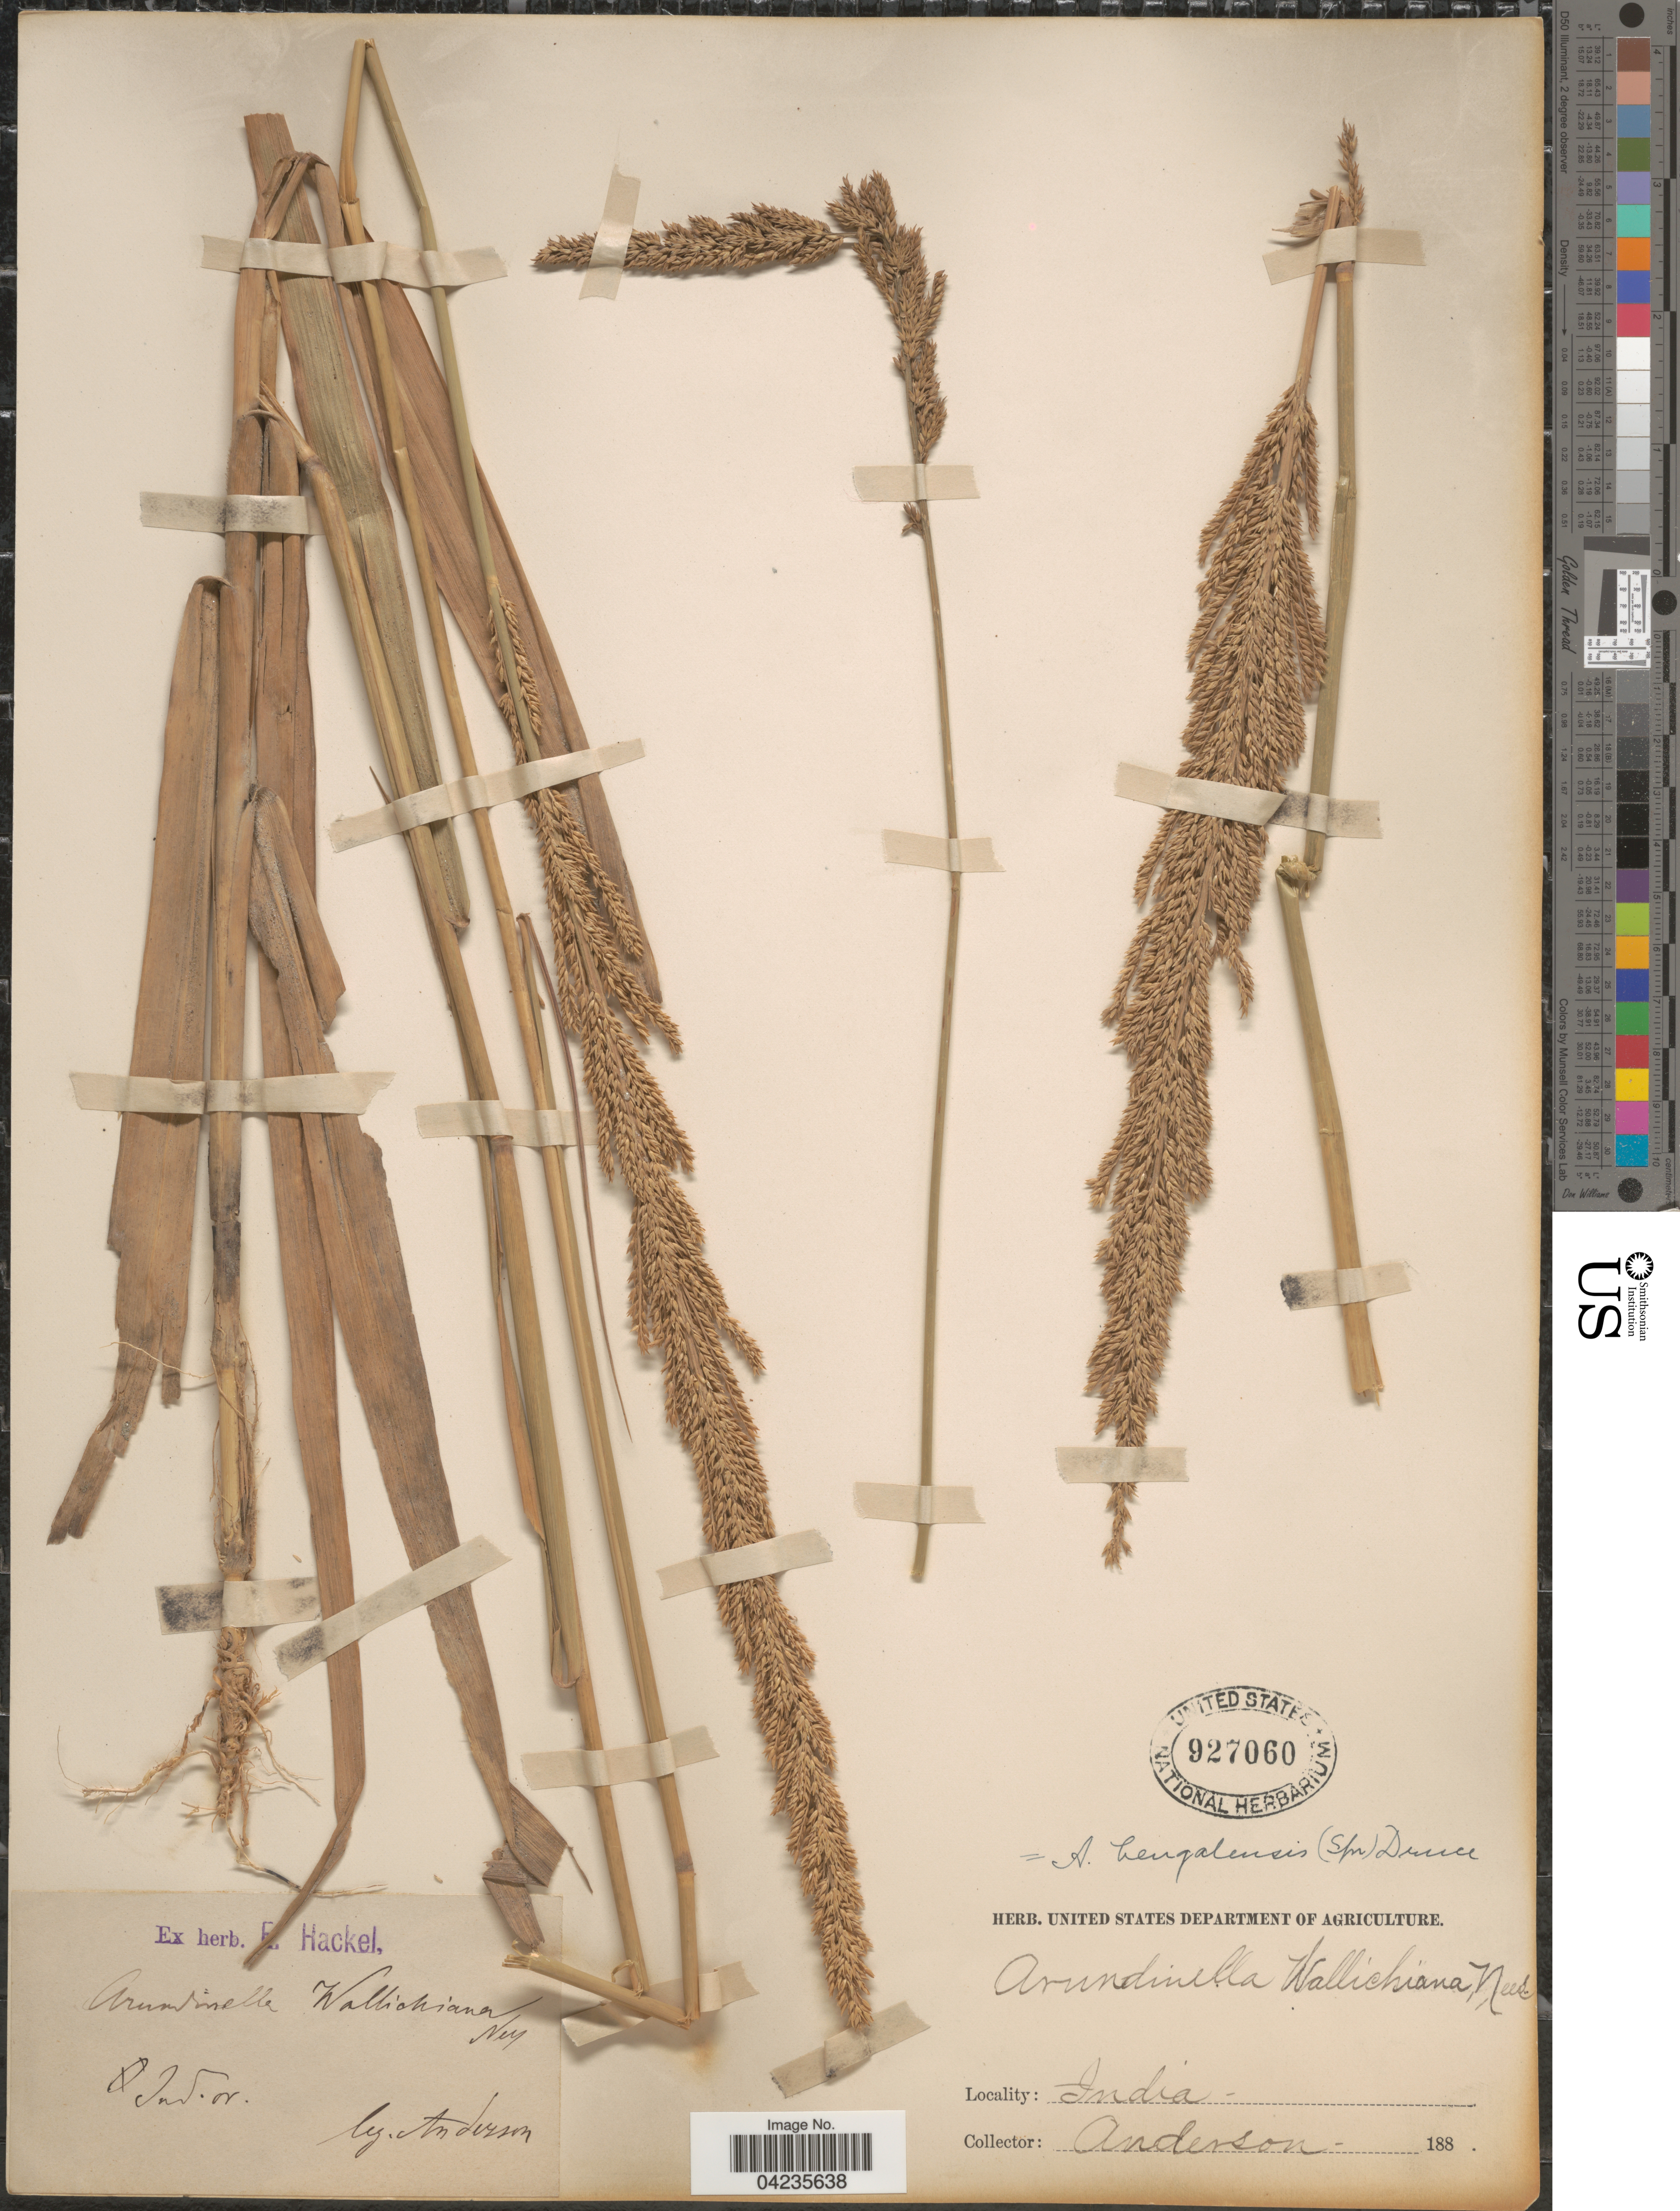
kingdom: Plantae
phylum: Tracheophyta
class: Liliopsida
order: Poales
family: Poaceae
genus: Arundinella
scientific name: Arundinella bengalensis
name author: (Spreng.) Druce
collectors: -- Anderson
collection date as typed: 188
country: India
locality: Ind. or.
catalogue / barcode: US 927060